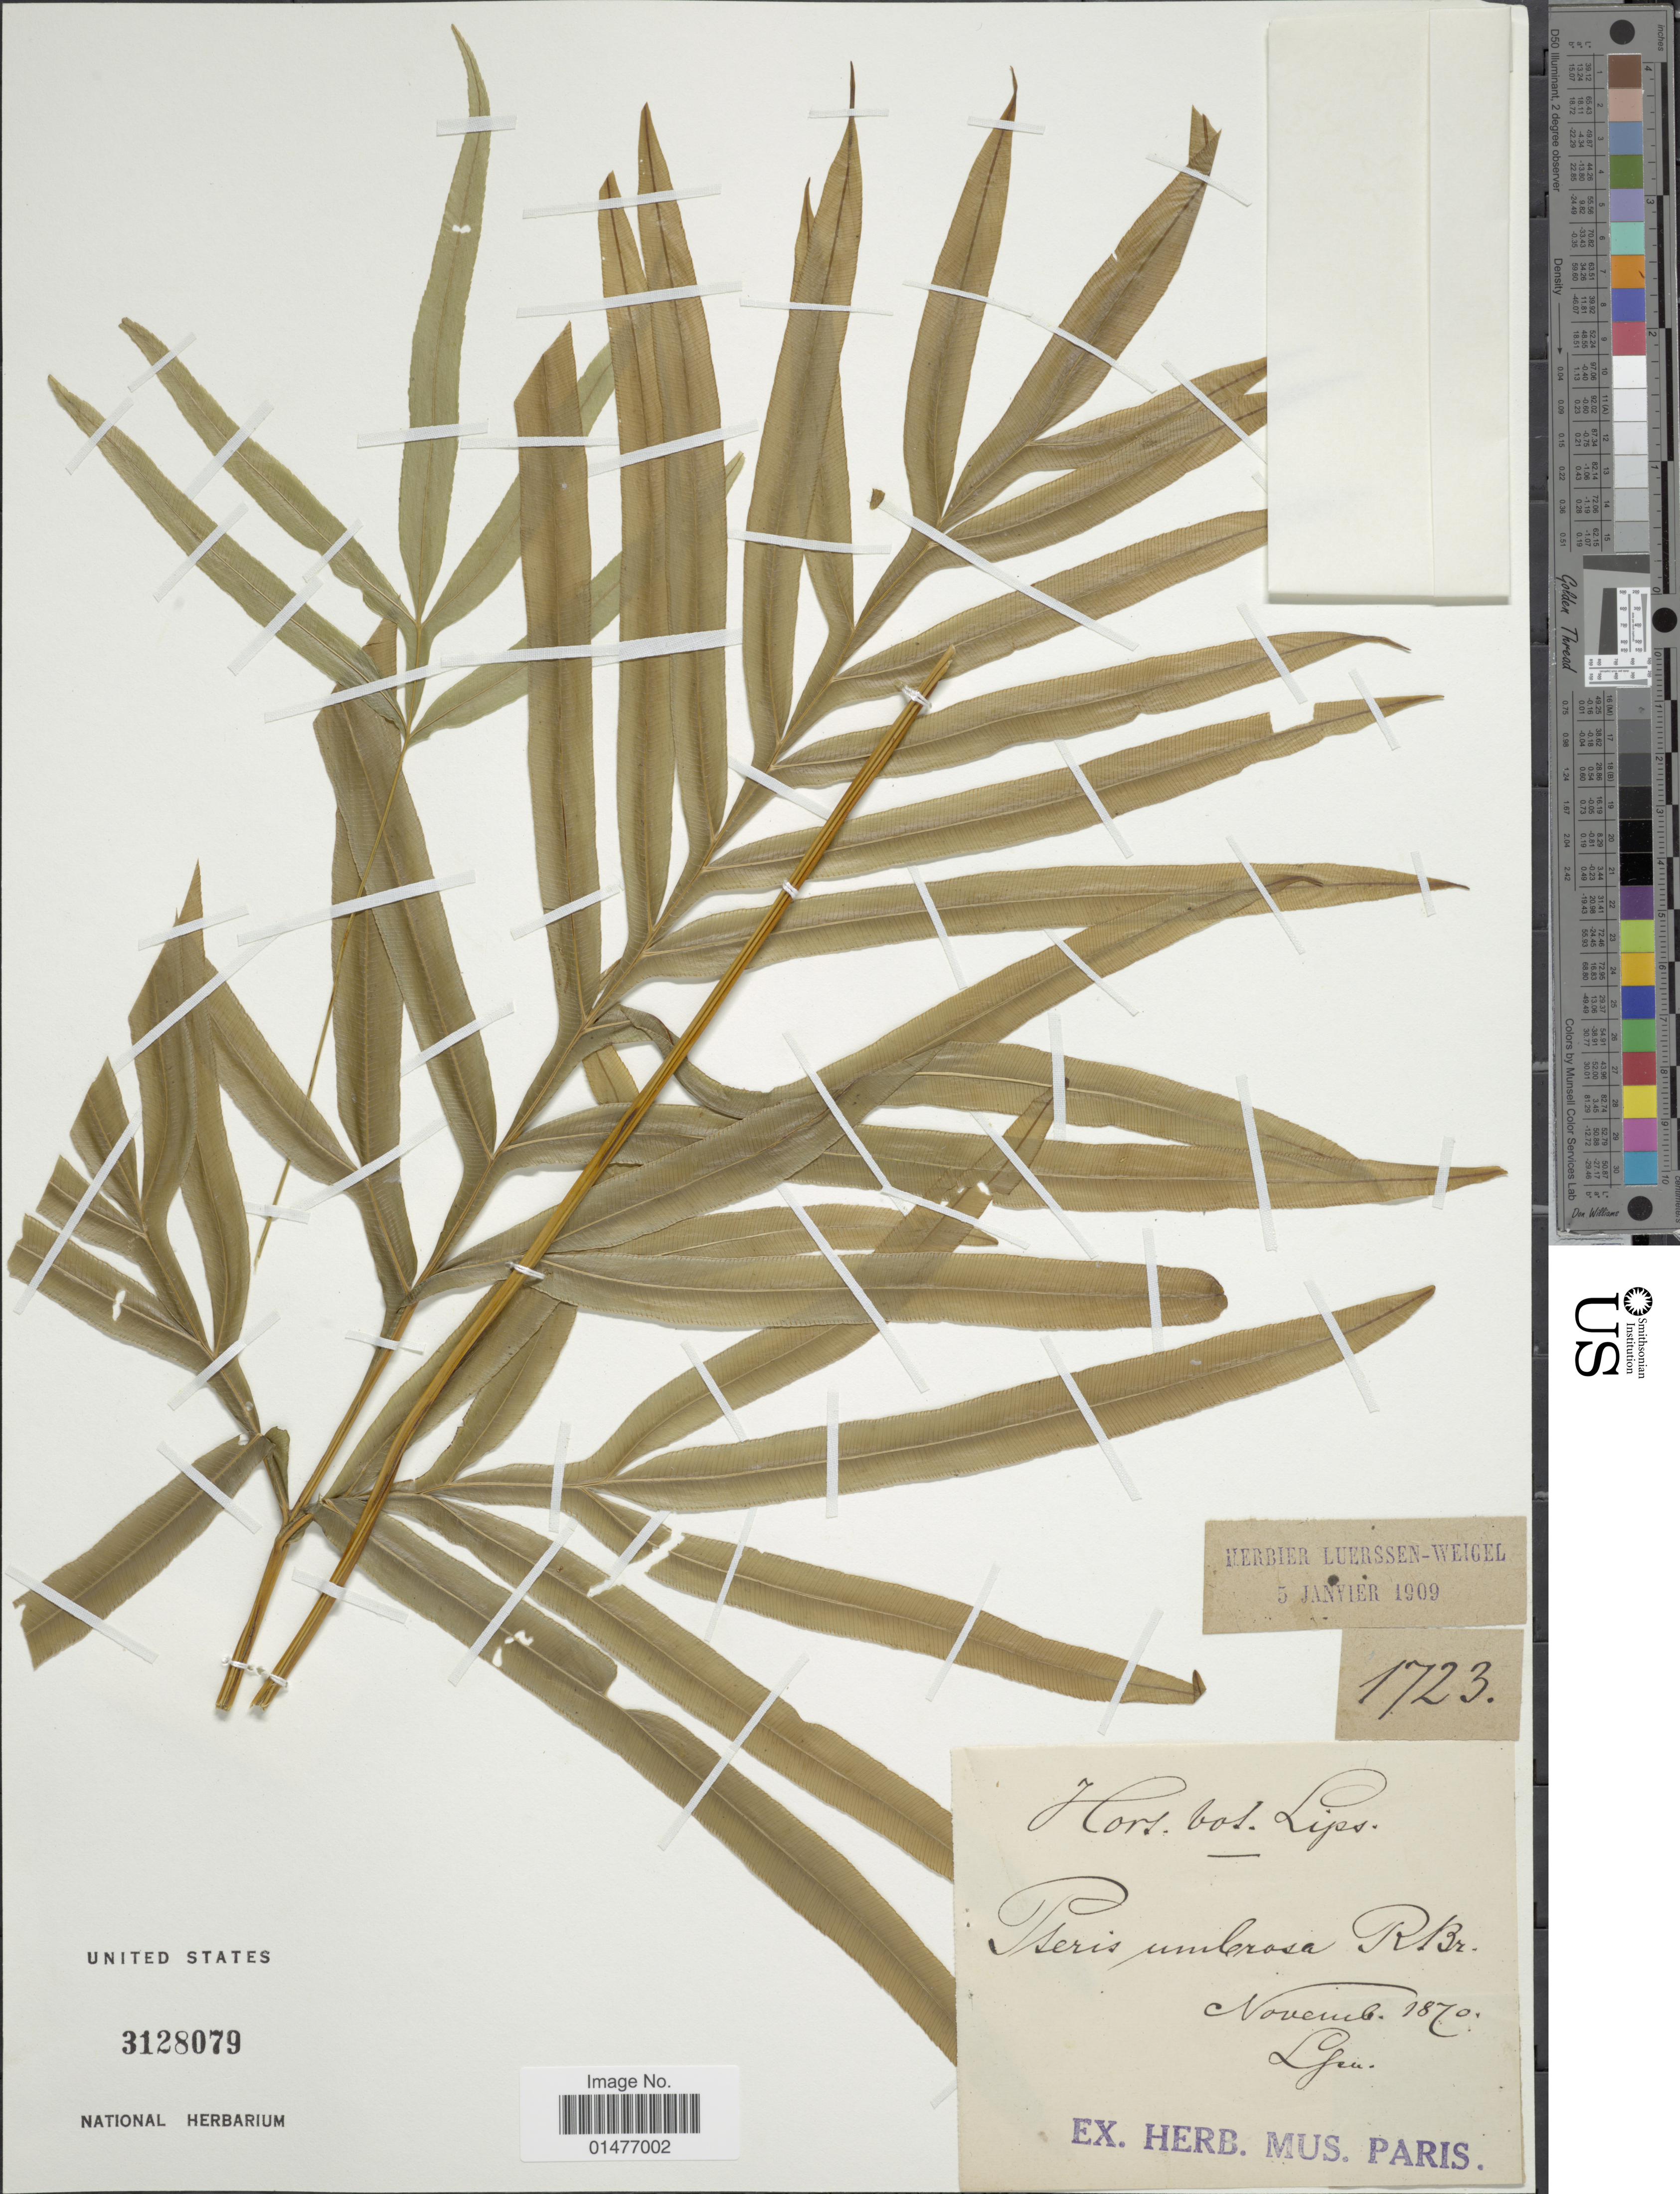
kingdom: Plantae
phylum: Tracheophyta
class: Polypodiopsida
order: Polypodiales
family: Pteridaceae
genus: Pteris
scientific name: Pteris umbrosa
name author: R. Br.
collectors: C. Luerssen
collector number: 1723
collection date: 1870-11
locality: Hort. Bot. Lips. [unsure placement]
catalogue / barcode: US 3128079